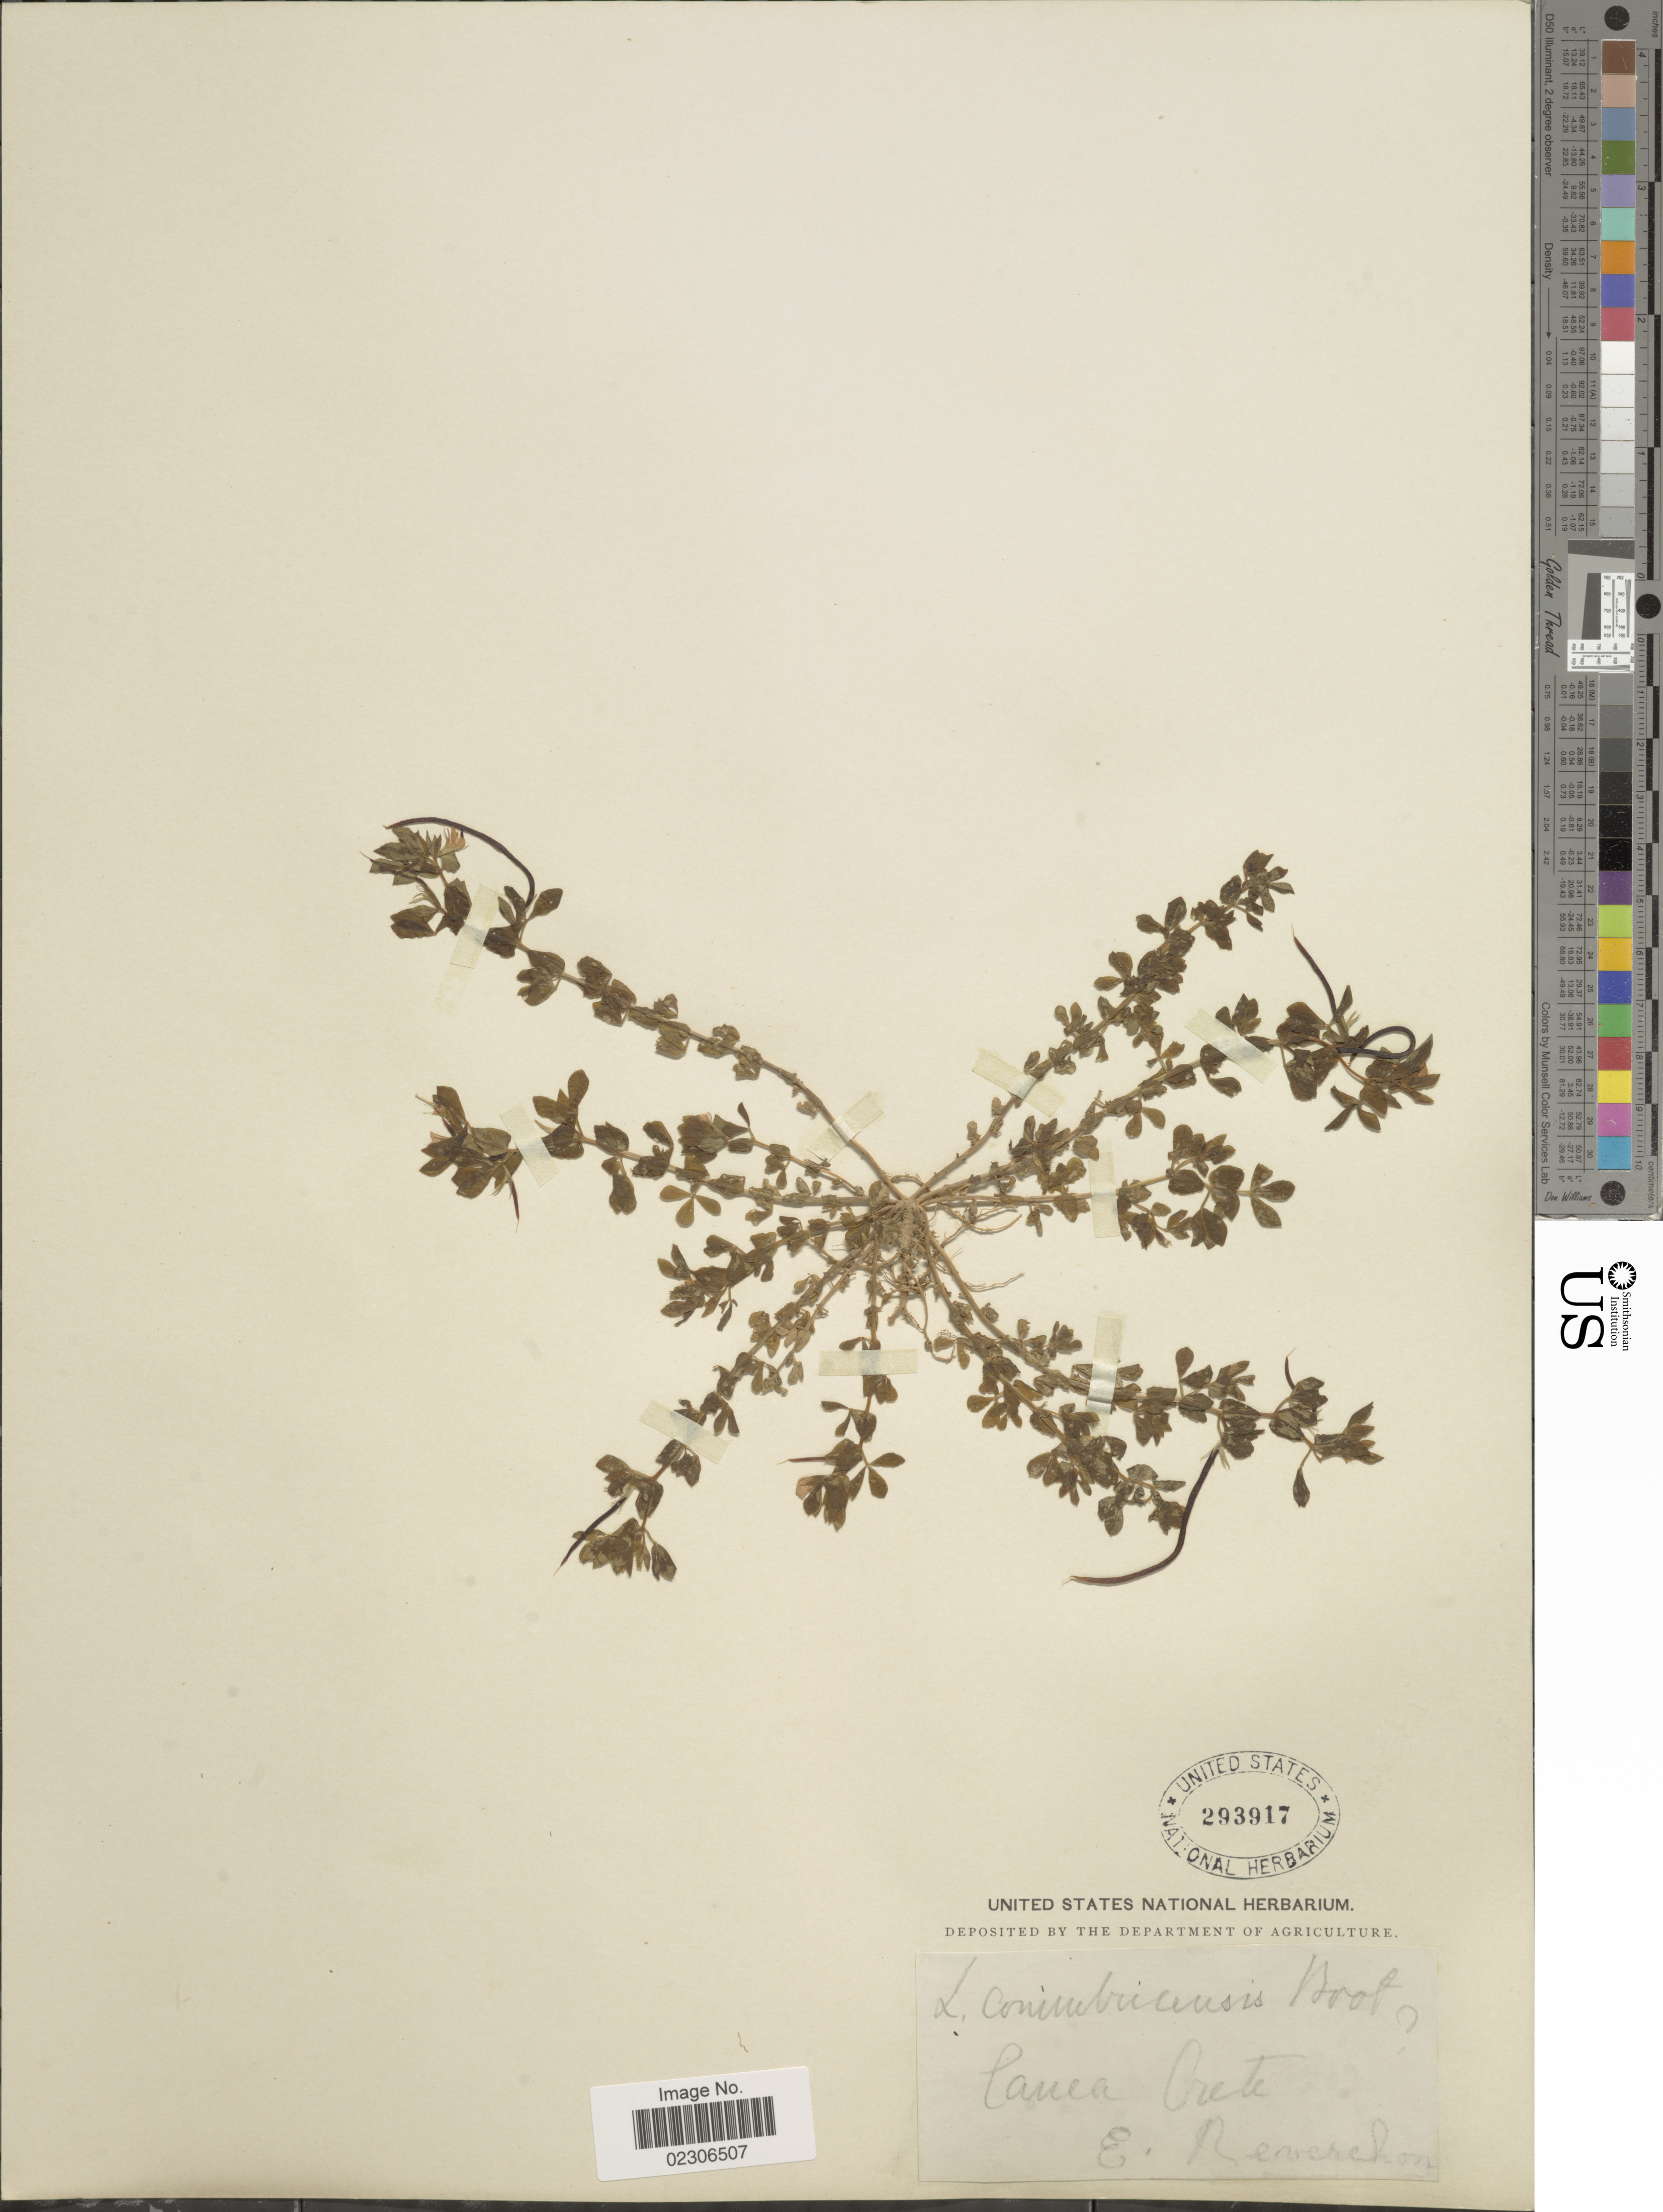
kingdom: Plantae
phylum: Tracheophyta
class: Magnoliopsida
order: Fabales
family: Fabaceae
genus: Lotus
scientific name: Lotus coimbrensis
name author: Willd.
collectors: E. Reverchon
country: Greece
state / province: Crete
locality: Lanea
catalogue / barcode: US 293917